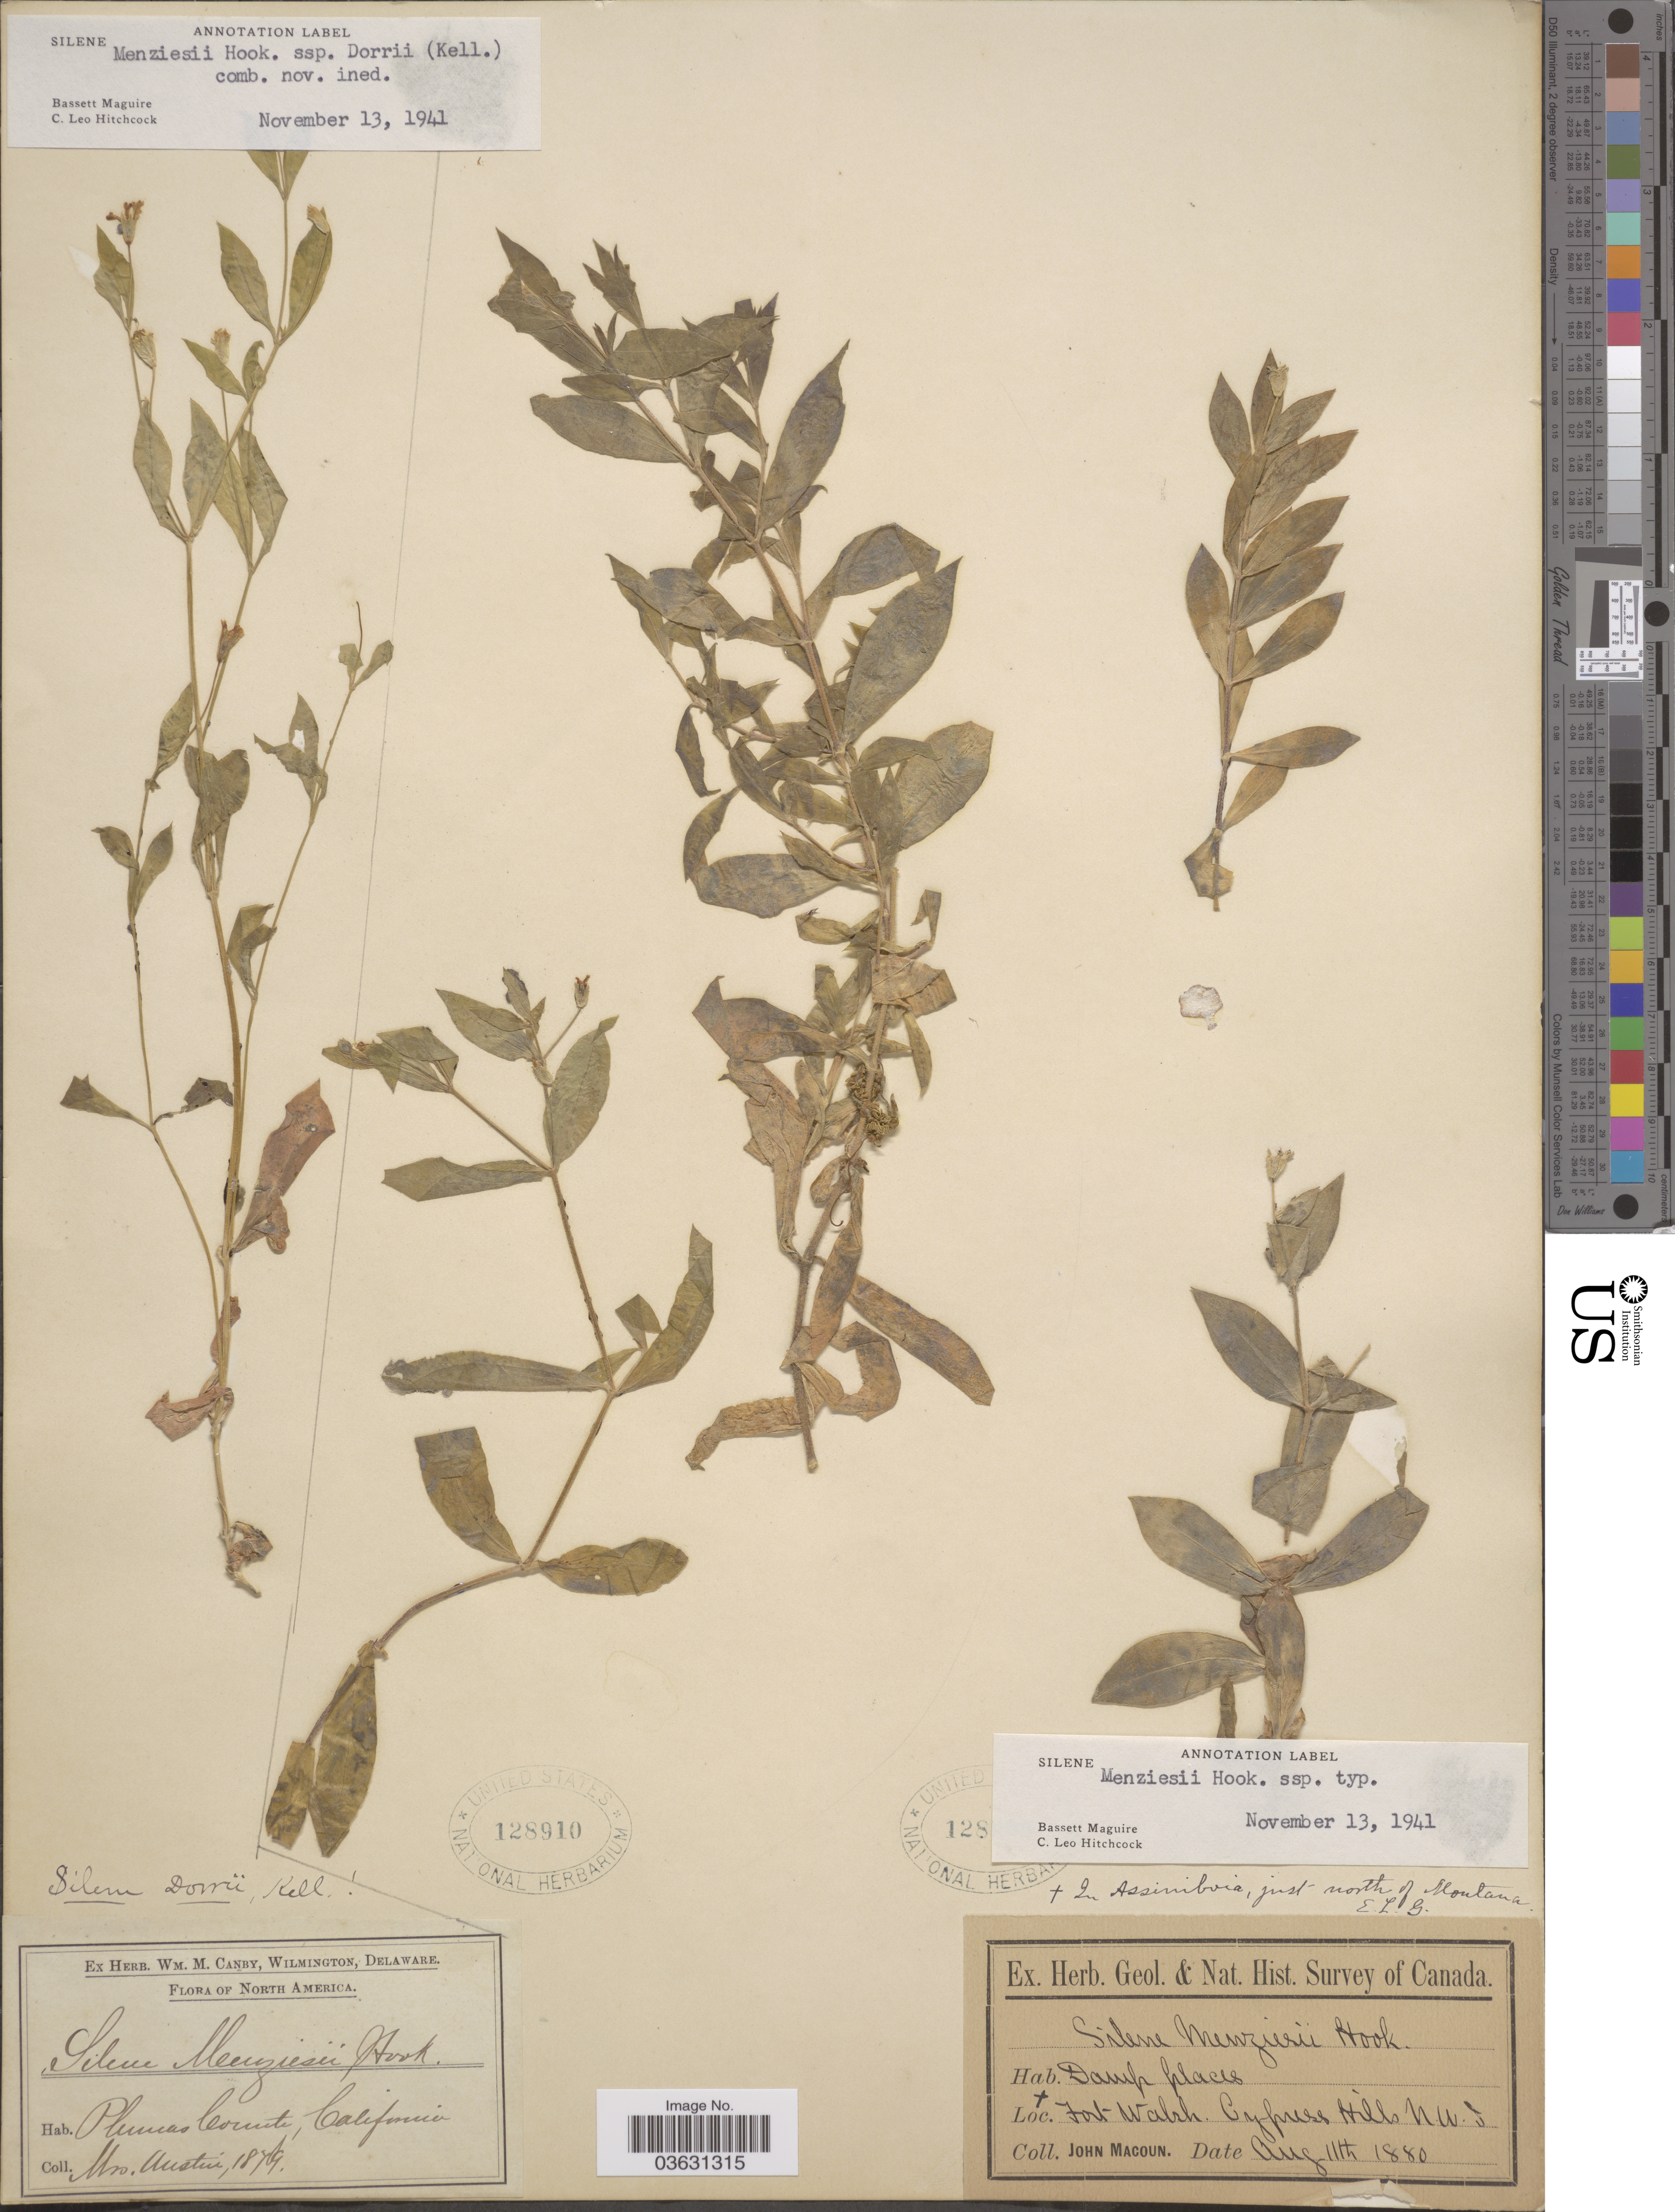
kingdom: Plantae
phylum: Tracheophyta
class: Magnoliopsida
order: Caryophyllales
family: Caryophyllaceae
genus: Silene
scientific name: Silene menziesii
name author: Hook.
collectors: Austin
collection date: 1879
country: United States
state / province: California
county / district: Plumas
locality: Plumas County.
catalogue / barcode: US 128910